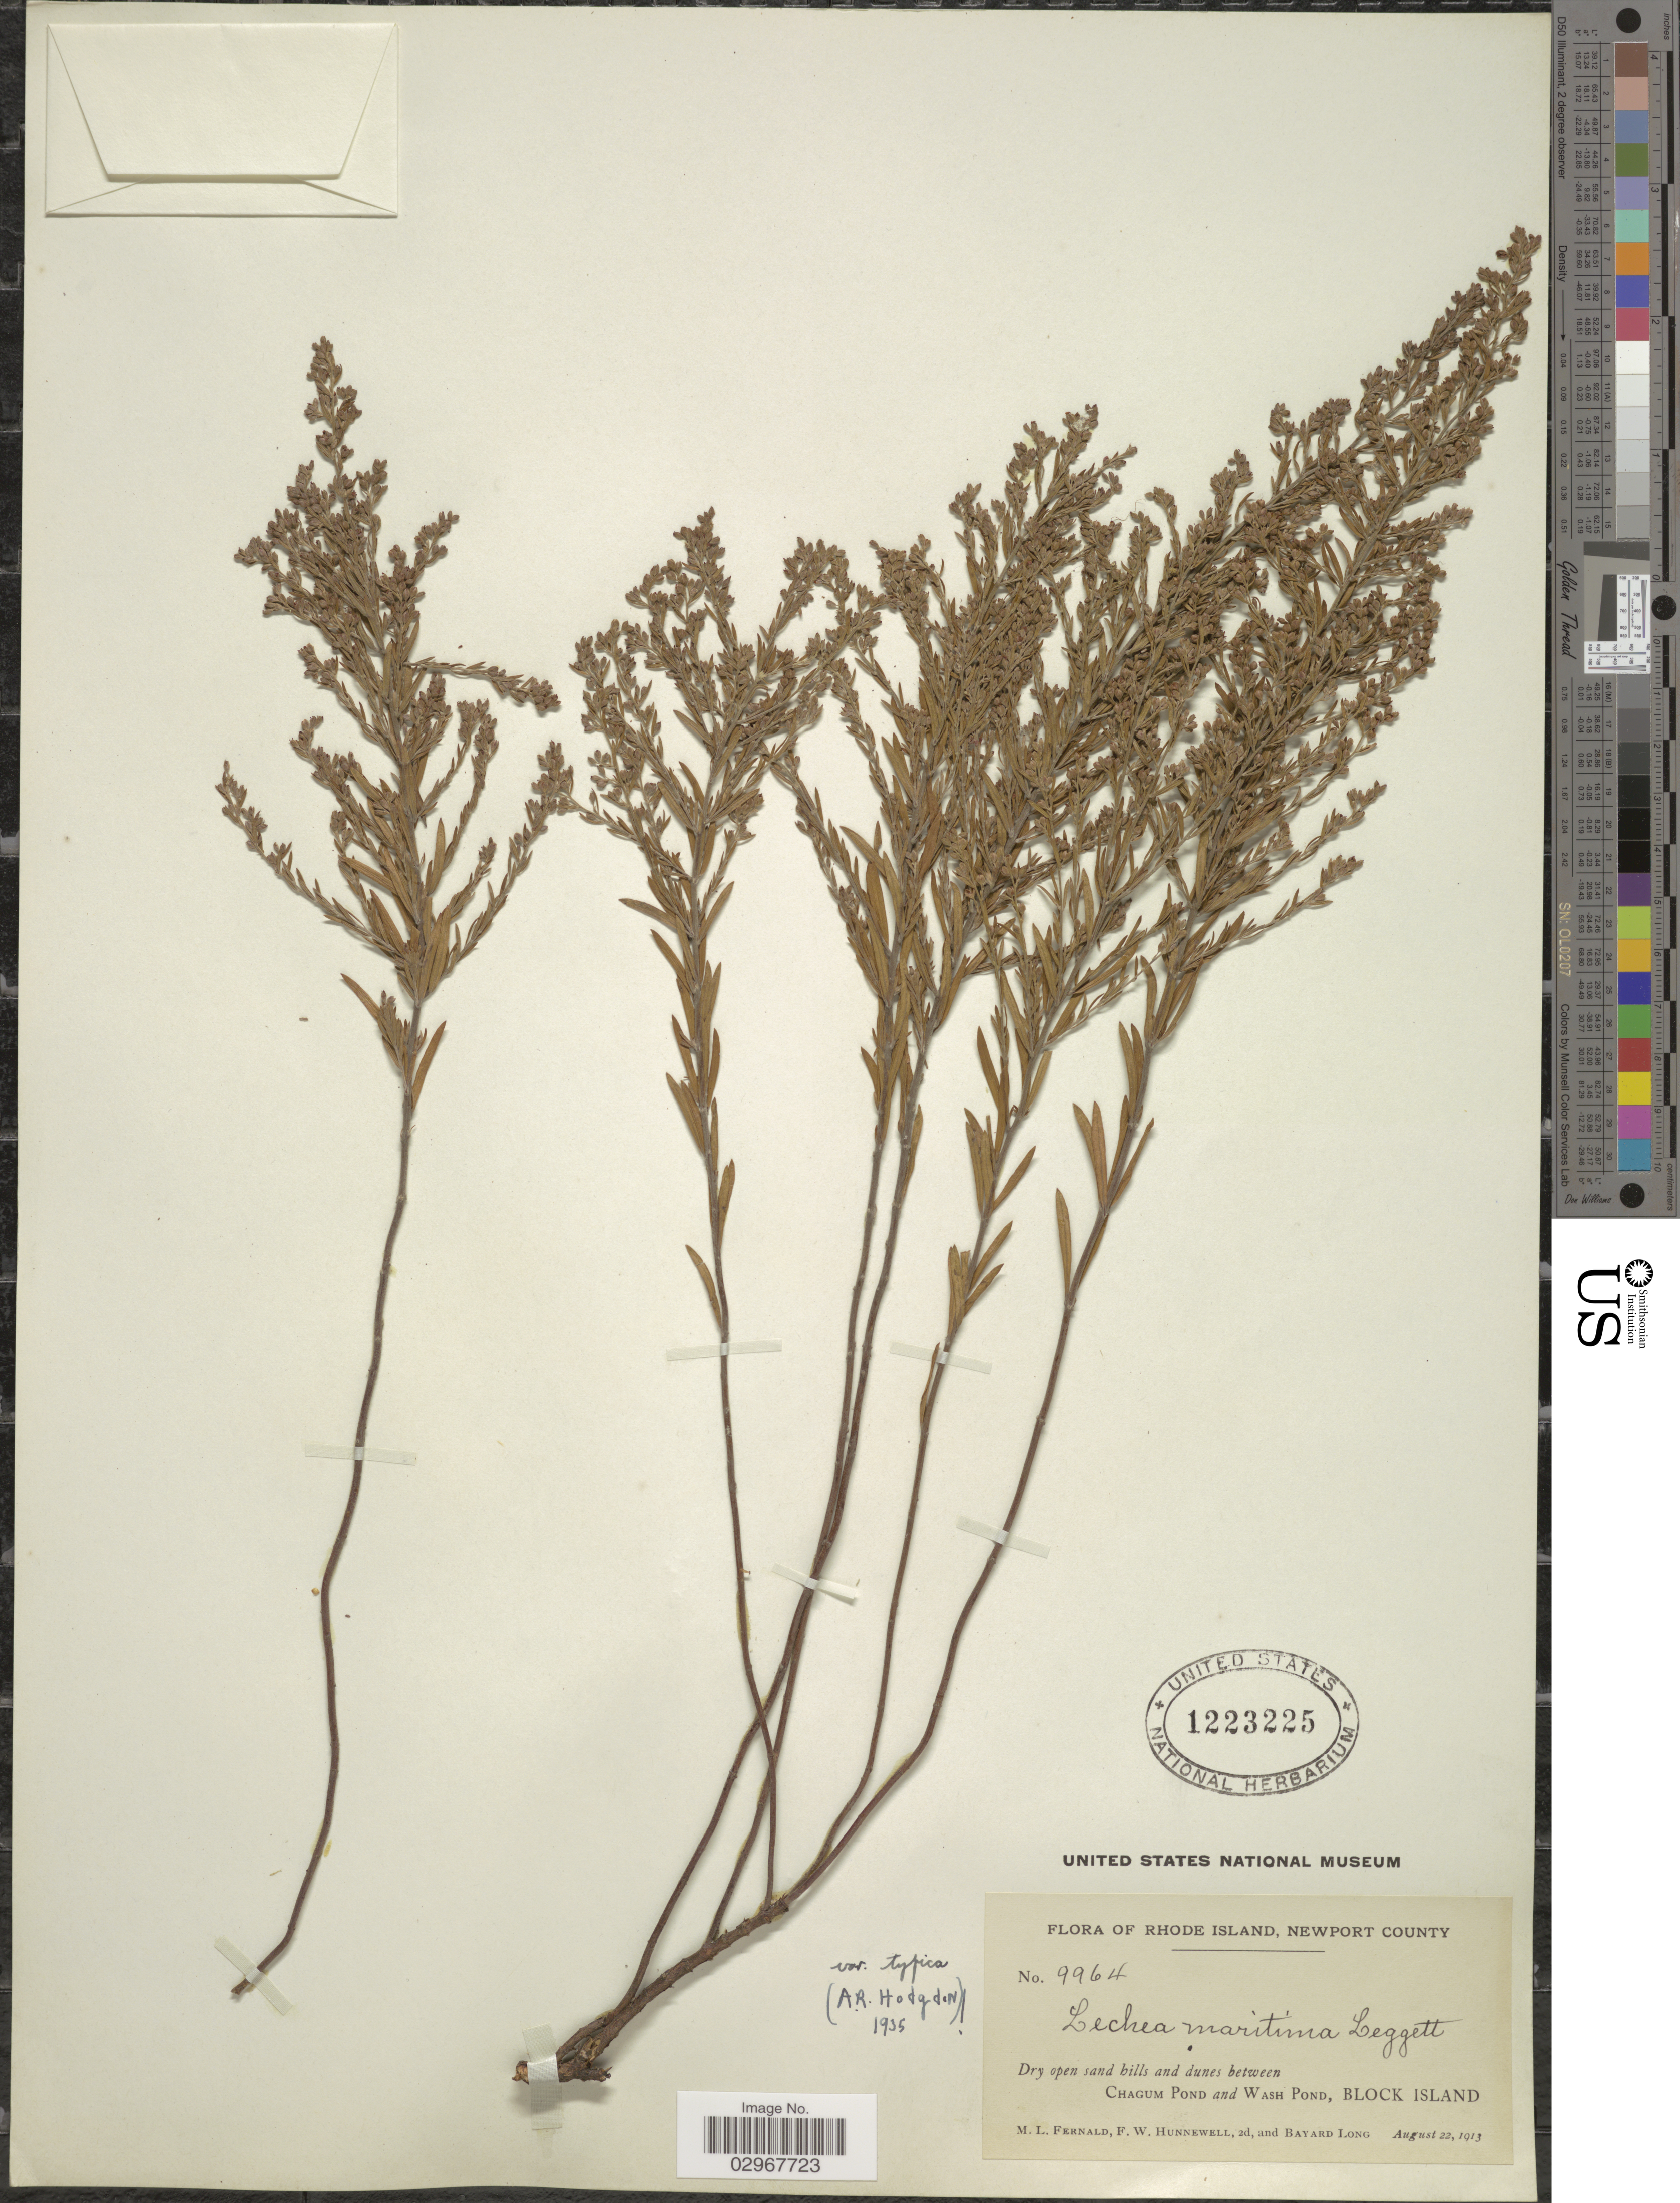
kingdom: Plantae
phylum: Tracheophyta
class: Magnoliopsida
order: Malvales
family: Cistaceae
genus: Lechea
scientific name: Lechea maritima var. typica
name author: Hodgdon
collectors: M. L. Fernald, F. Hunnewell & B. Long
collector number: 9964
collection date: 1913-08-22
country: United States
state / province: Rhode Island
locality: Newport County. Between Chagum Pond and Wash Pond, Block Island.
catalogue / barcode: US 1223225